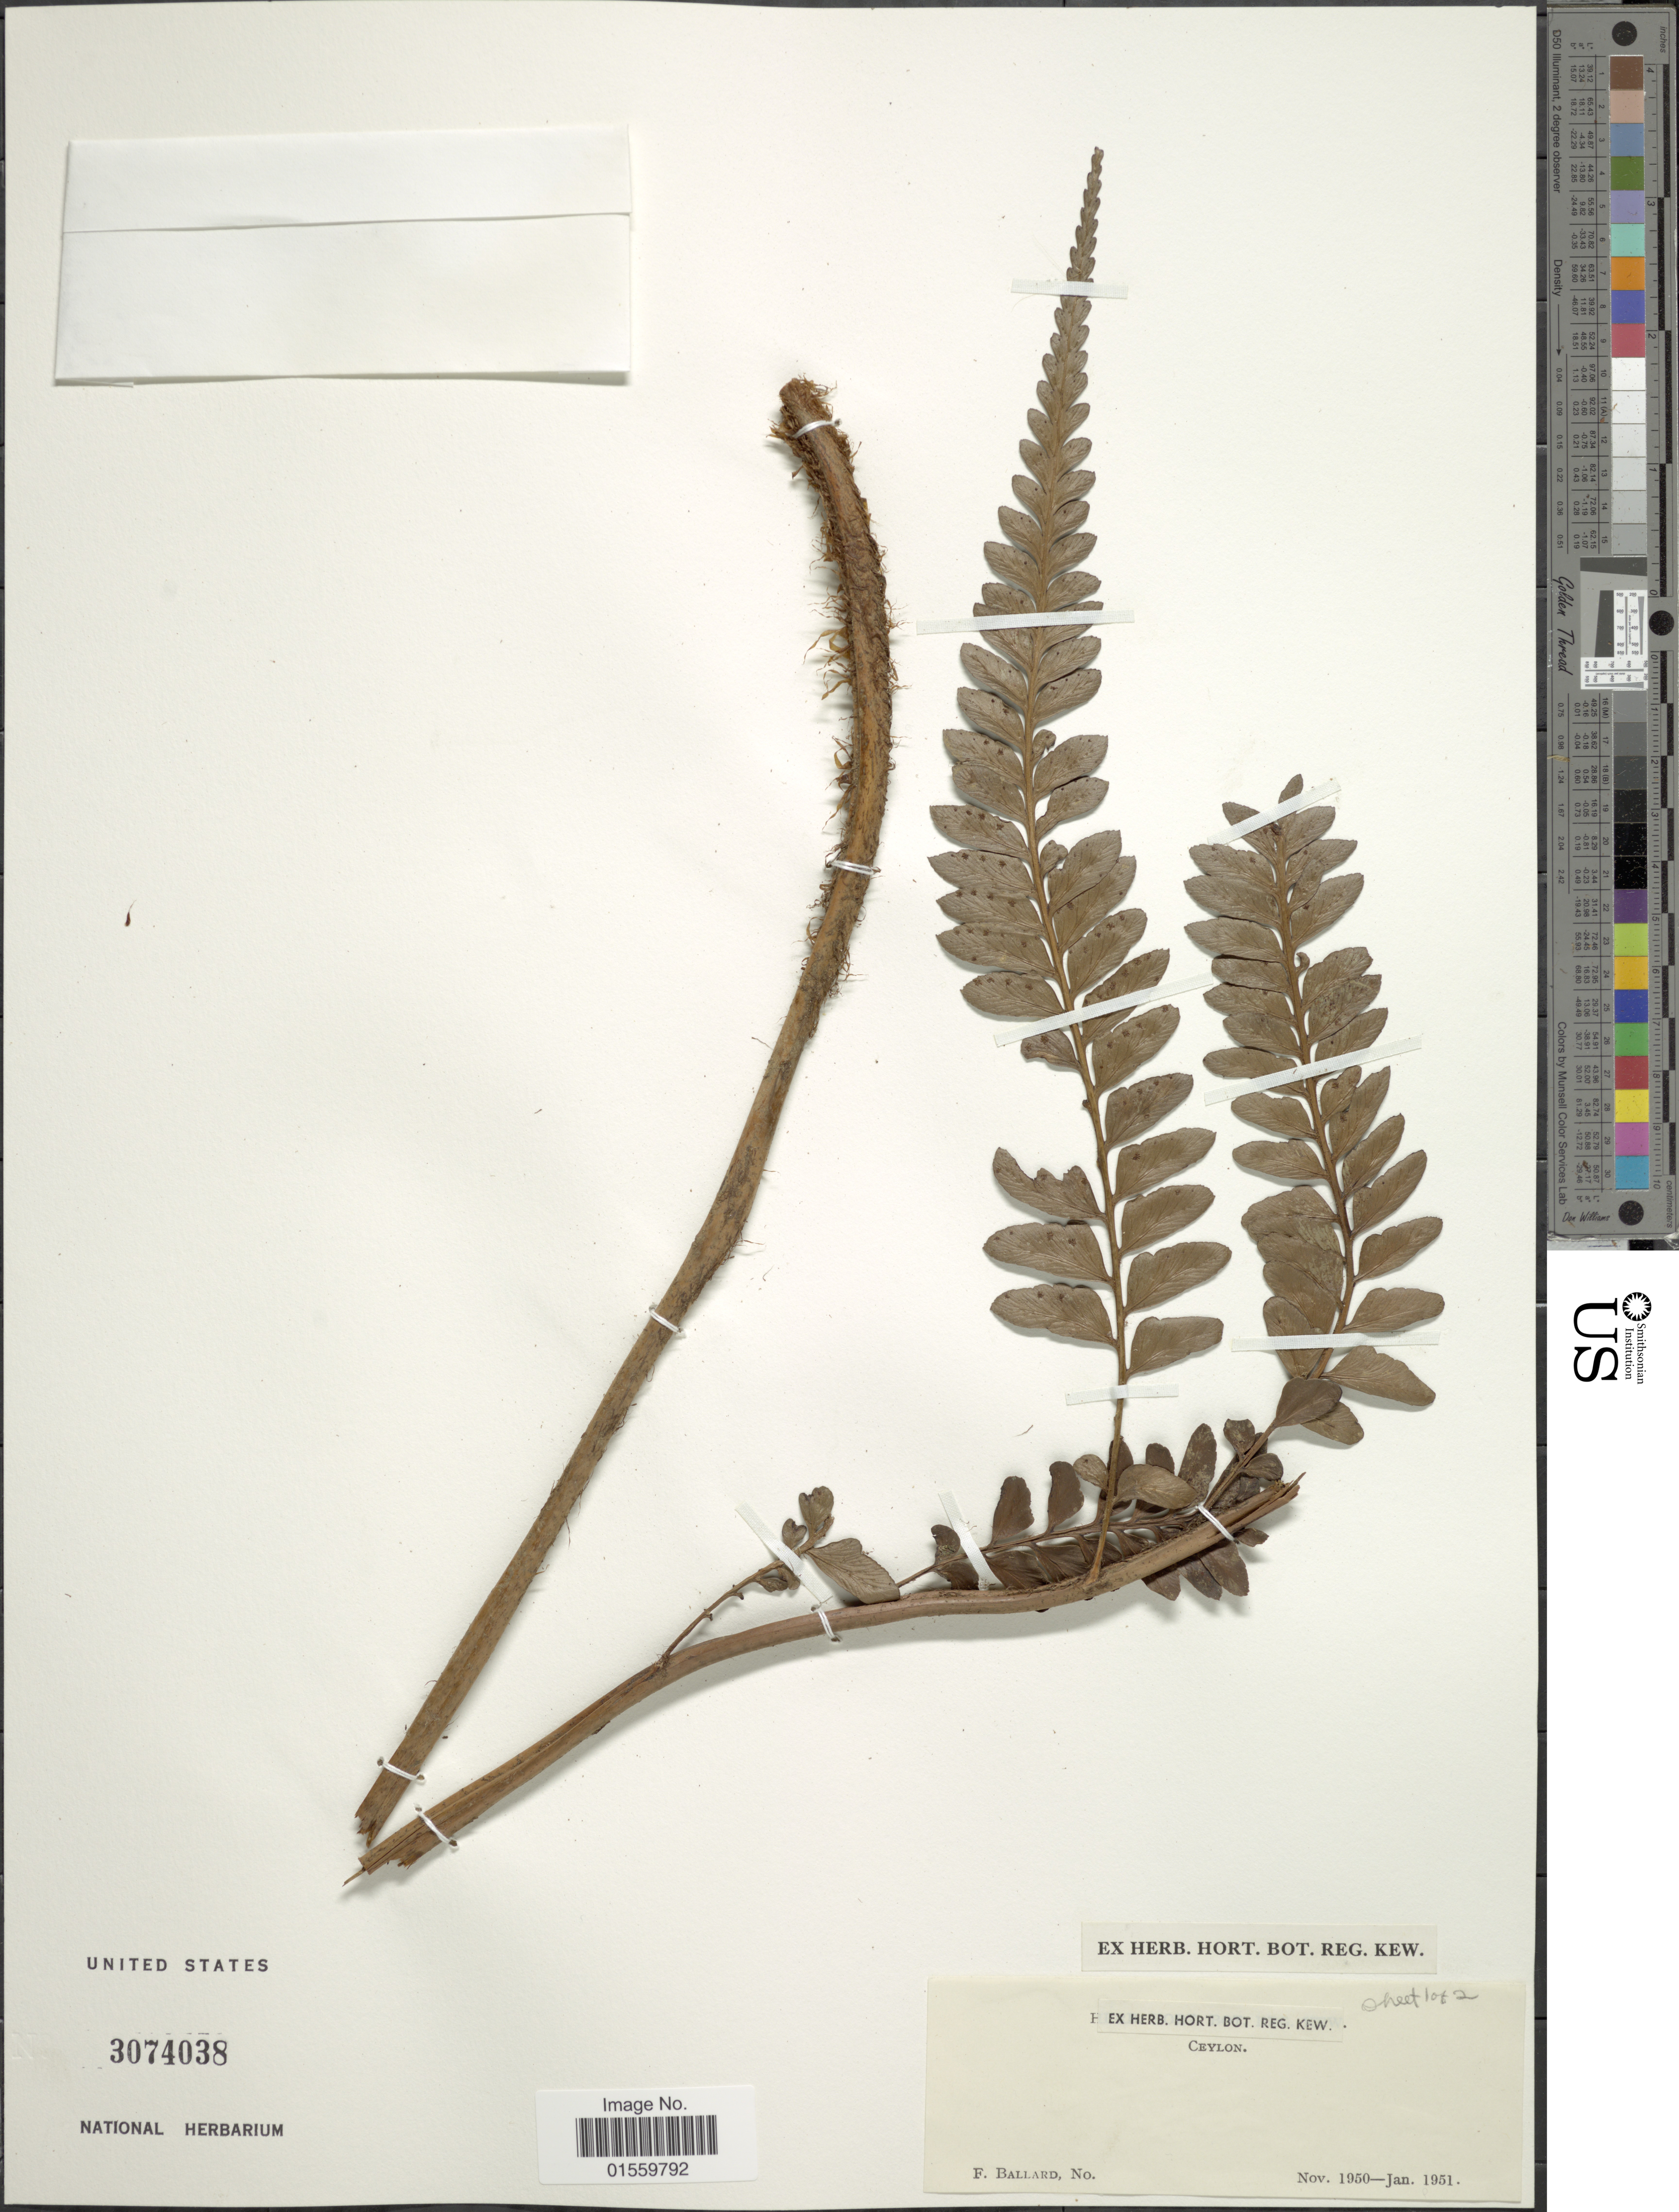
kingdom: Plantae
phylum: Tracheophyta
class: Polypodiopsida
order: Polypodiales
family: Dryopteridaceae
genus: Polystichum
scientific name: Polystichum walkerae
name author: (Hook.) Sledge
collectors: F. Ballard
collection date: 1950-11/1951-01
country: Sri Lanka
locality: Ceylon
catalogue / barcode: US 3074038